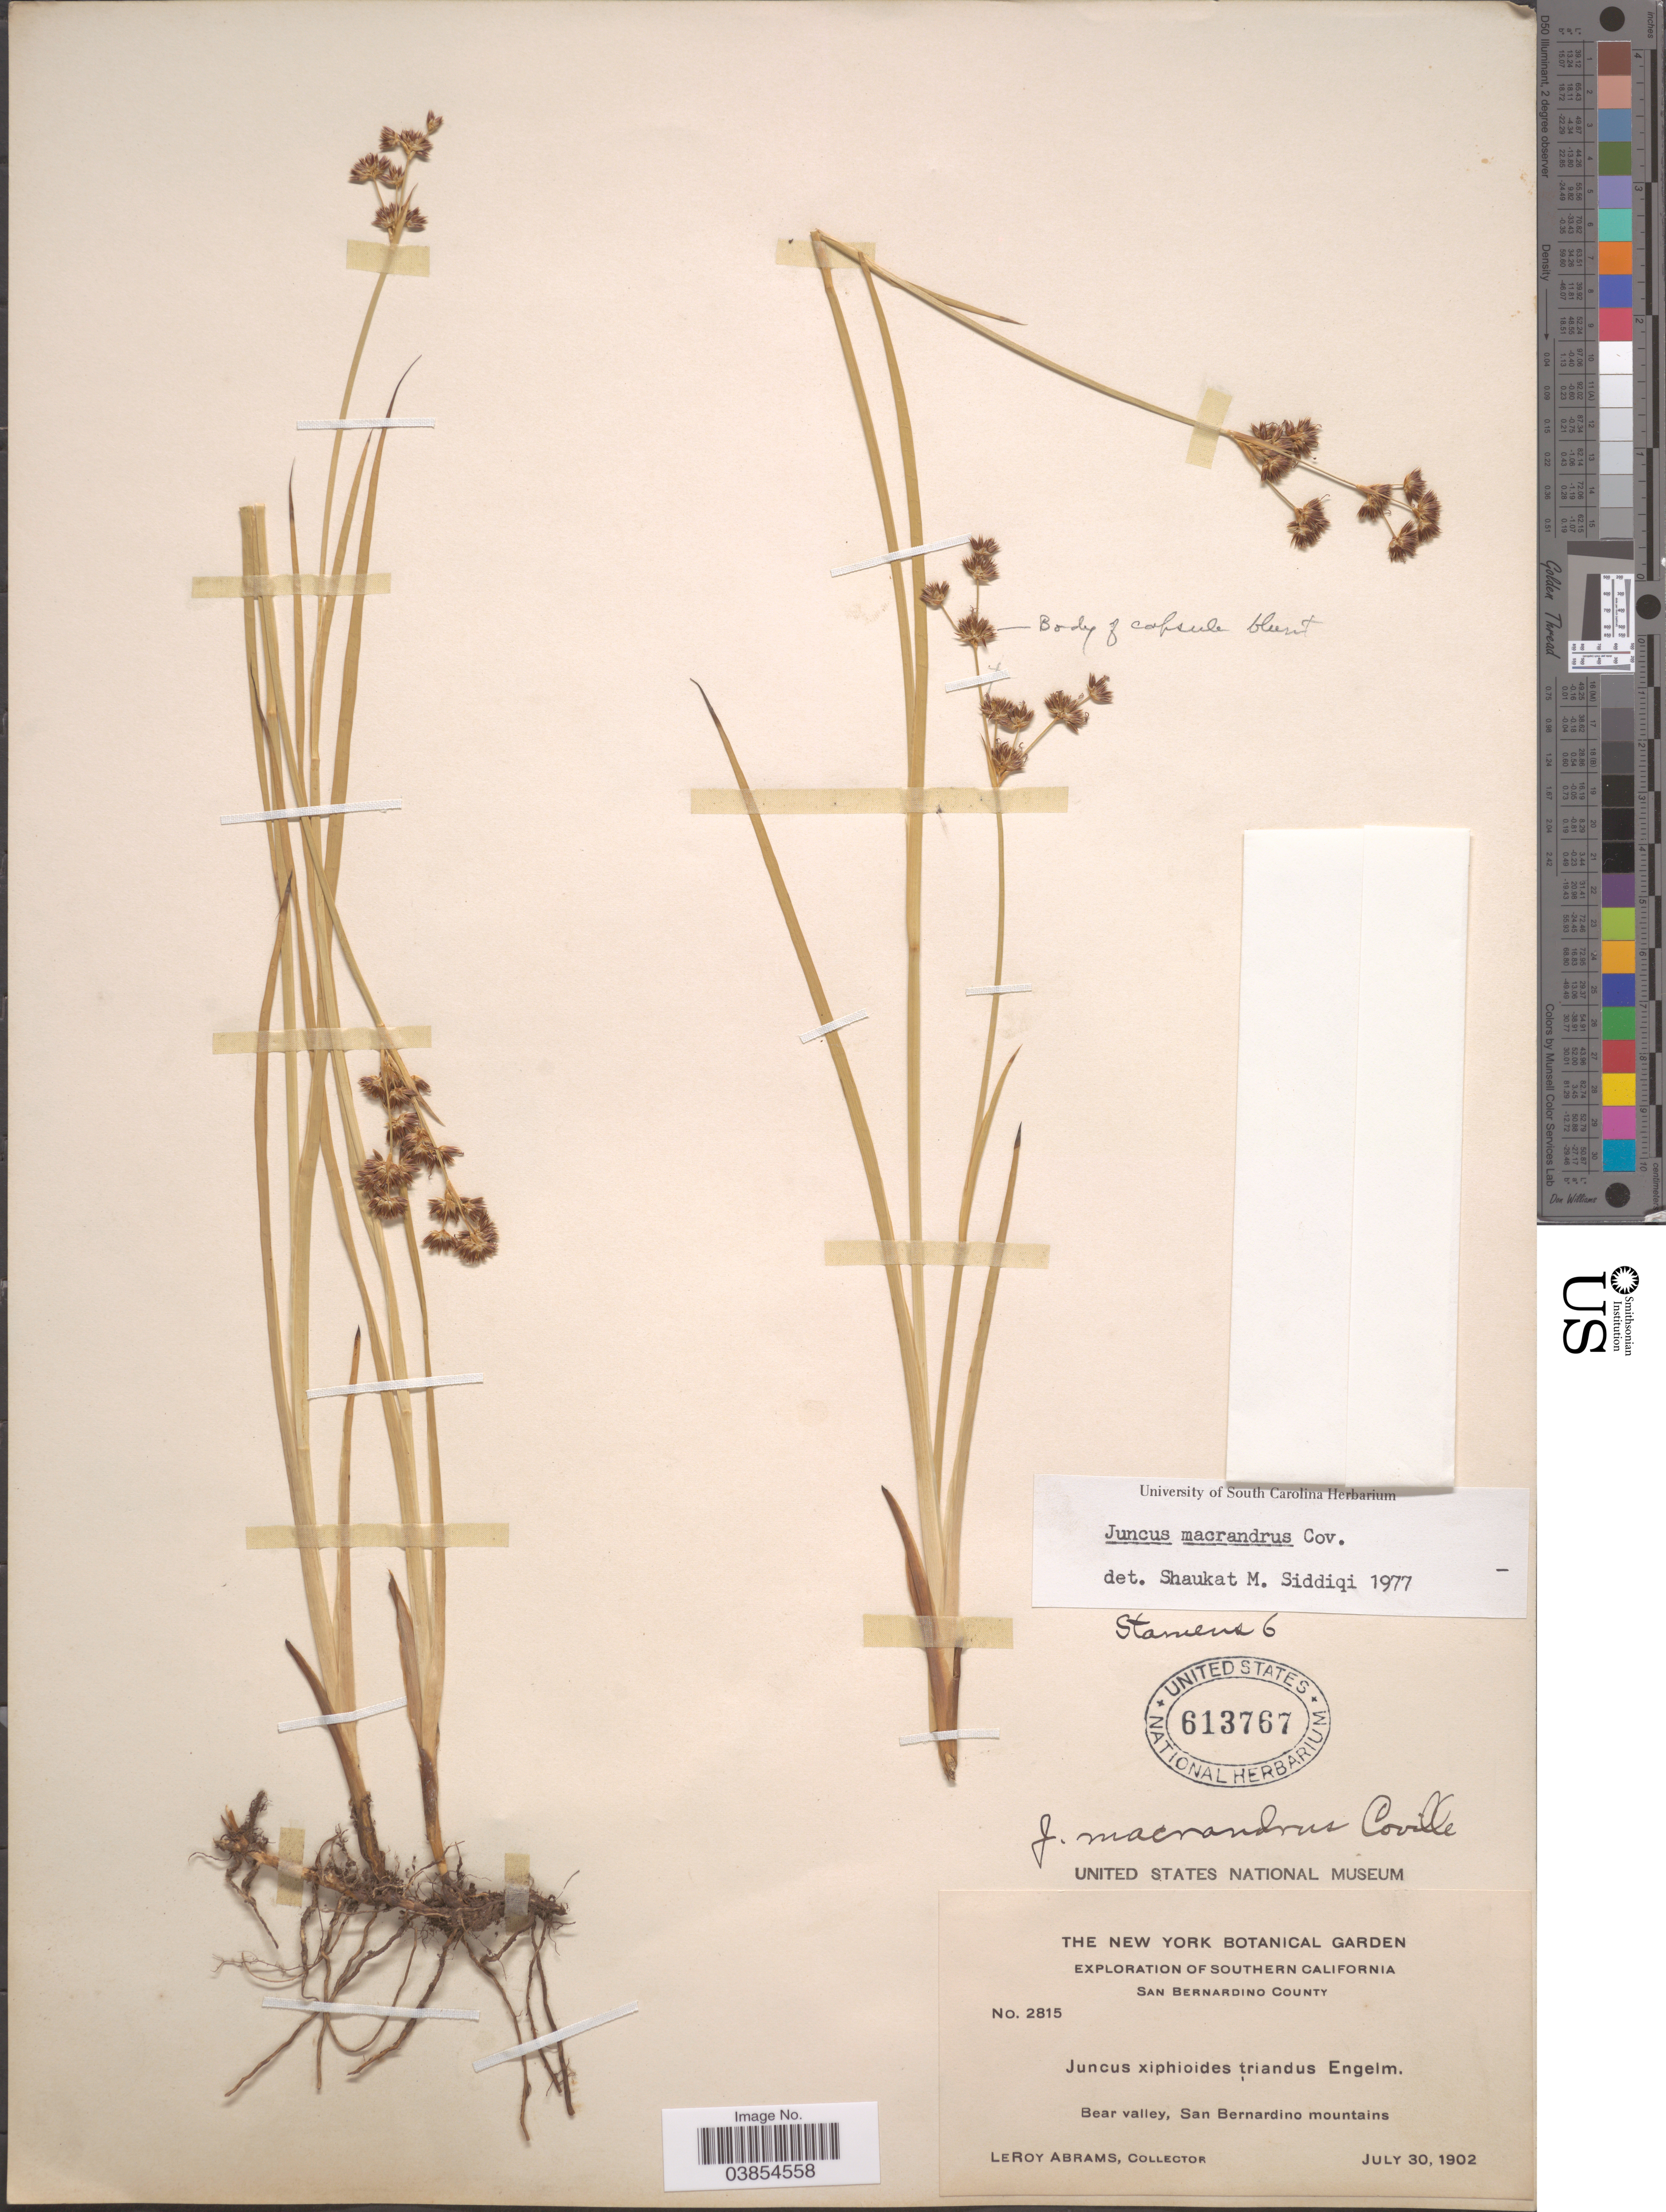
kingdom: Plantae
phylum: Tracheophyta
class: Liliopsida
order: Poales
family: Juncaceae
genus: Juncus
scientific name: Juncus macrandrus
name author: Coville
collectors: L. Abrams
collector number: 2815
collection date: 1902-07-30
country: United States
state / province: California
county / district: San Bernardino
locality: Southern California. San Bernardino County. San Bernardino mountains.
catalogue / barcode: US 613767